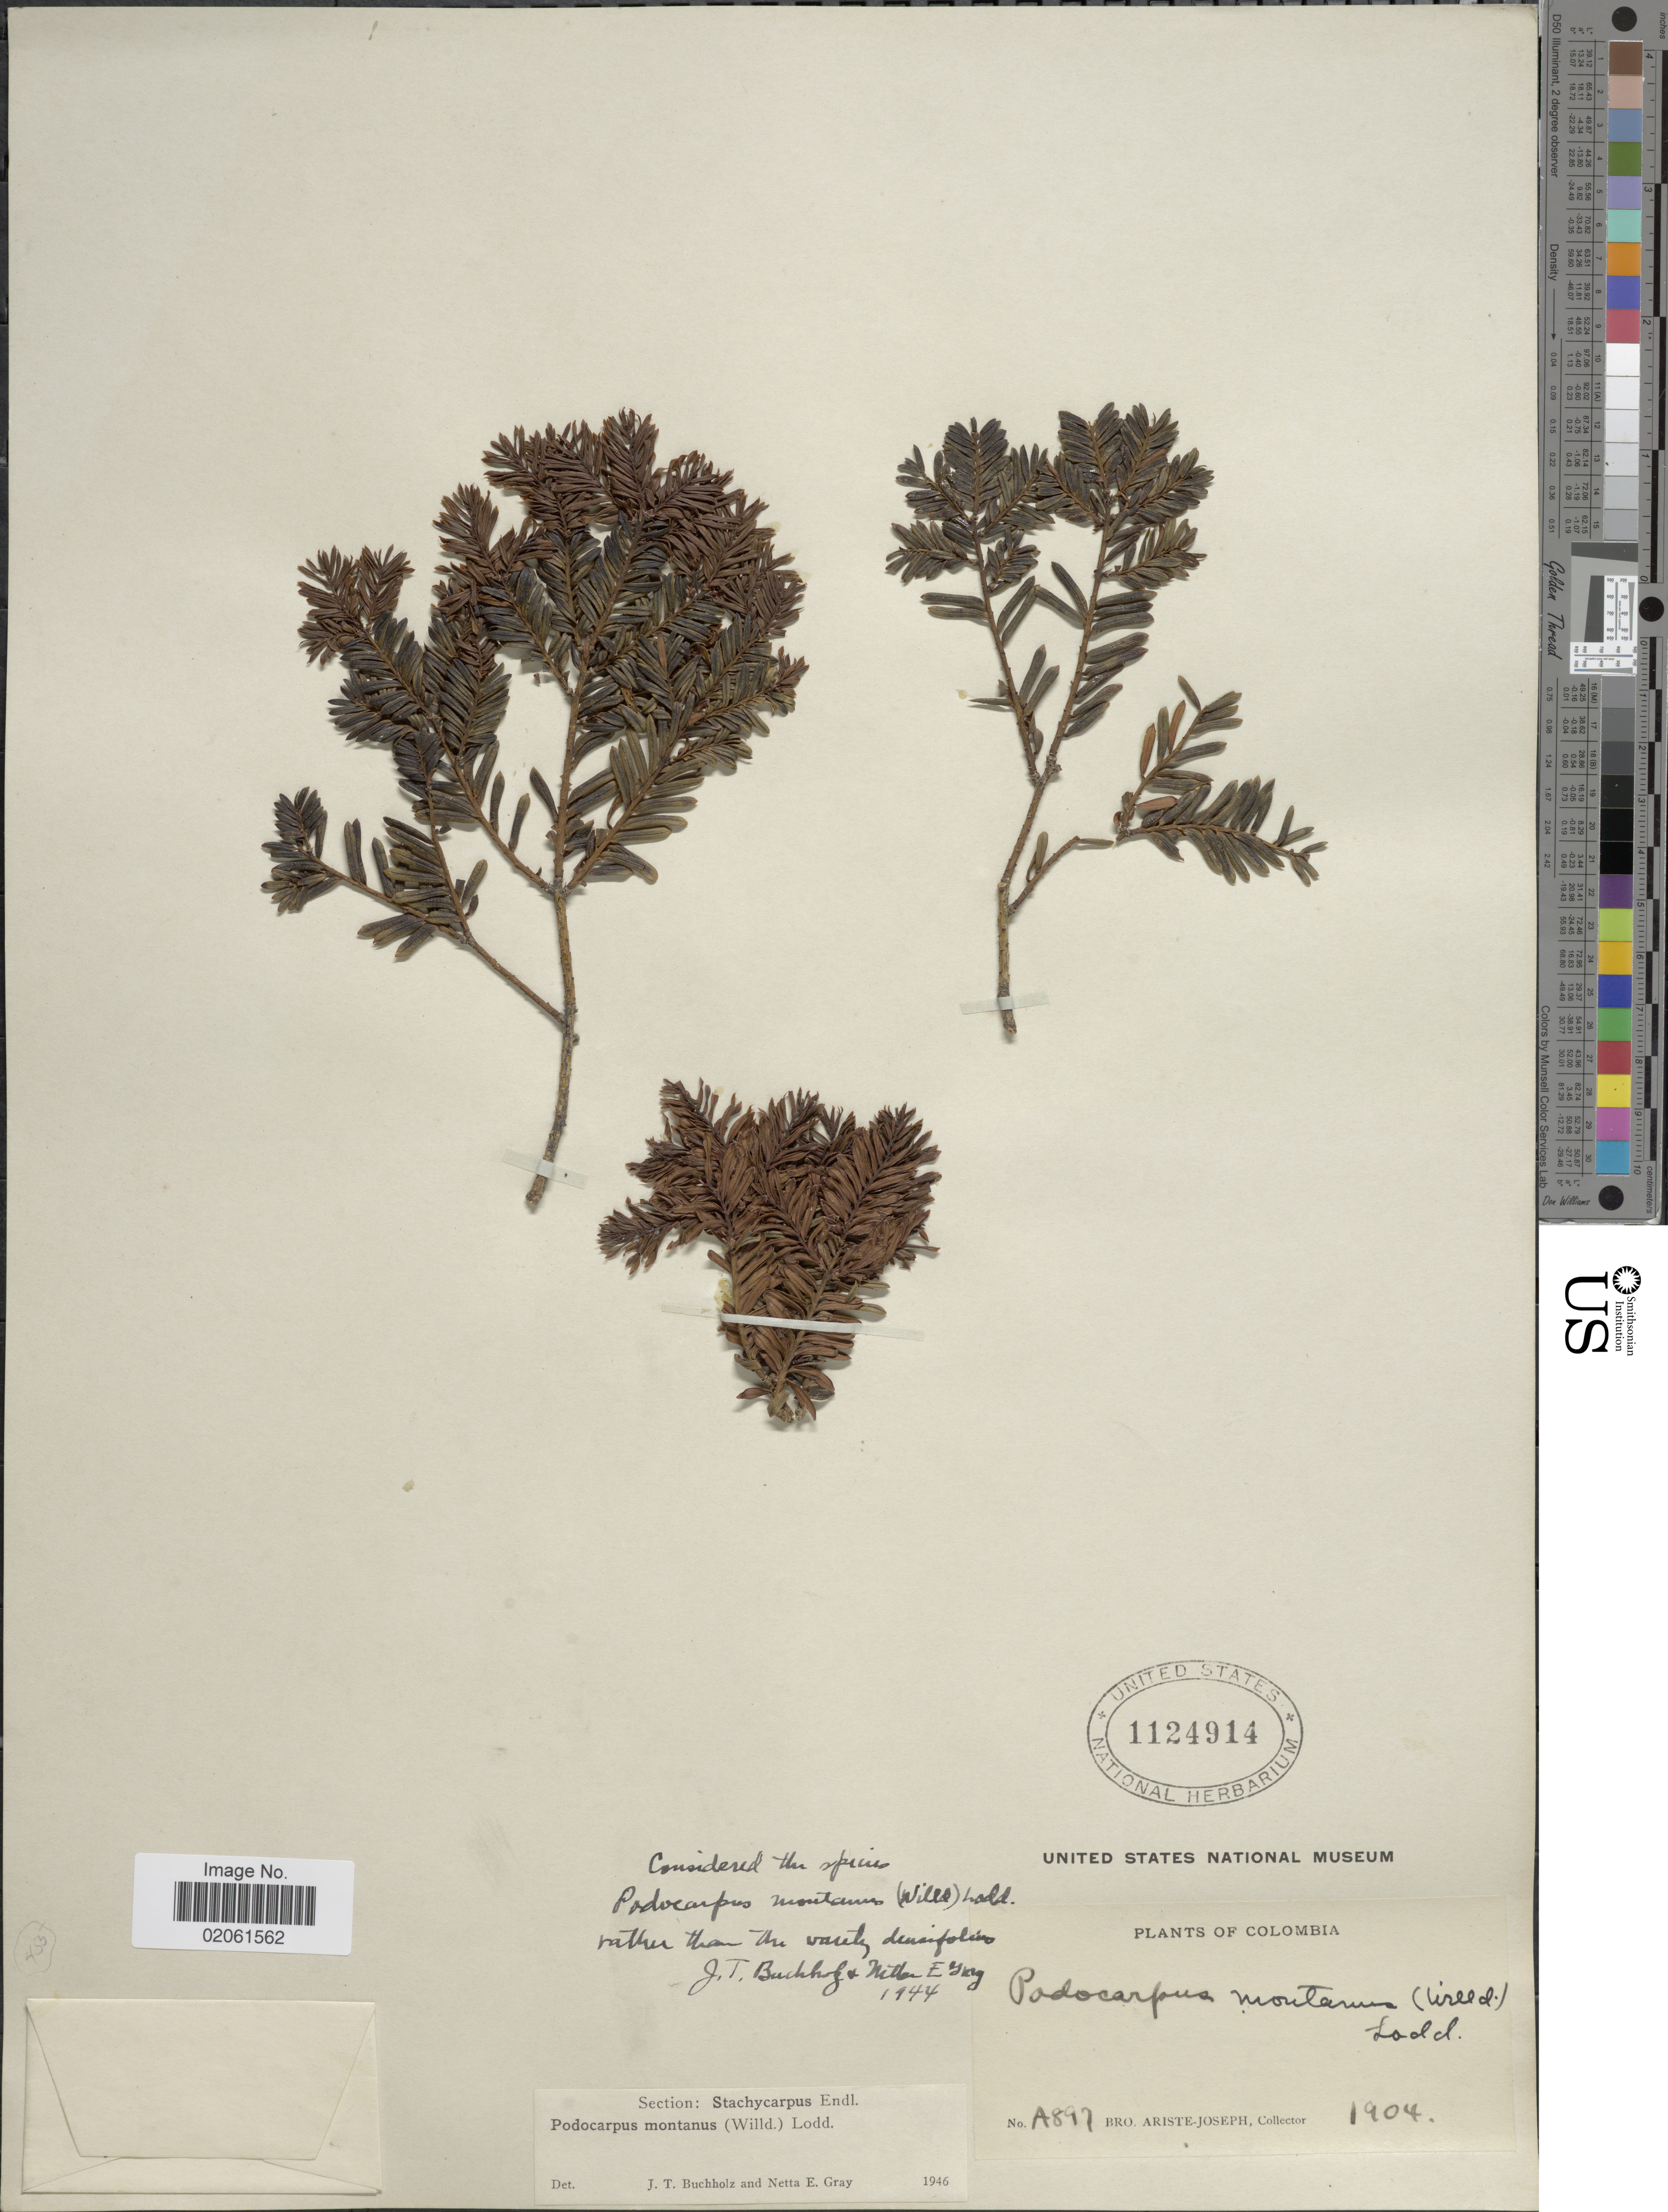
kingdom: Plantae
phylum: Tracheophyta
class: Pinopsida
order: Pinales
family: Podocarpaceae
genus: Podocarpus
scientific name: Podocarpus montanus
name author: (Humb. & Bonpl. ex Willd.) Lodd. ex Endl.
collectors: Bro. Ariste-Joseph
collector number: A897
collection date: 1904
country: Colombia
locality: Colombia.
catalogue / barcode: US 1124914